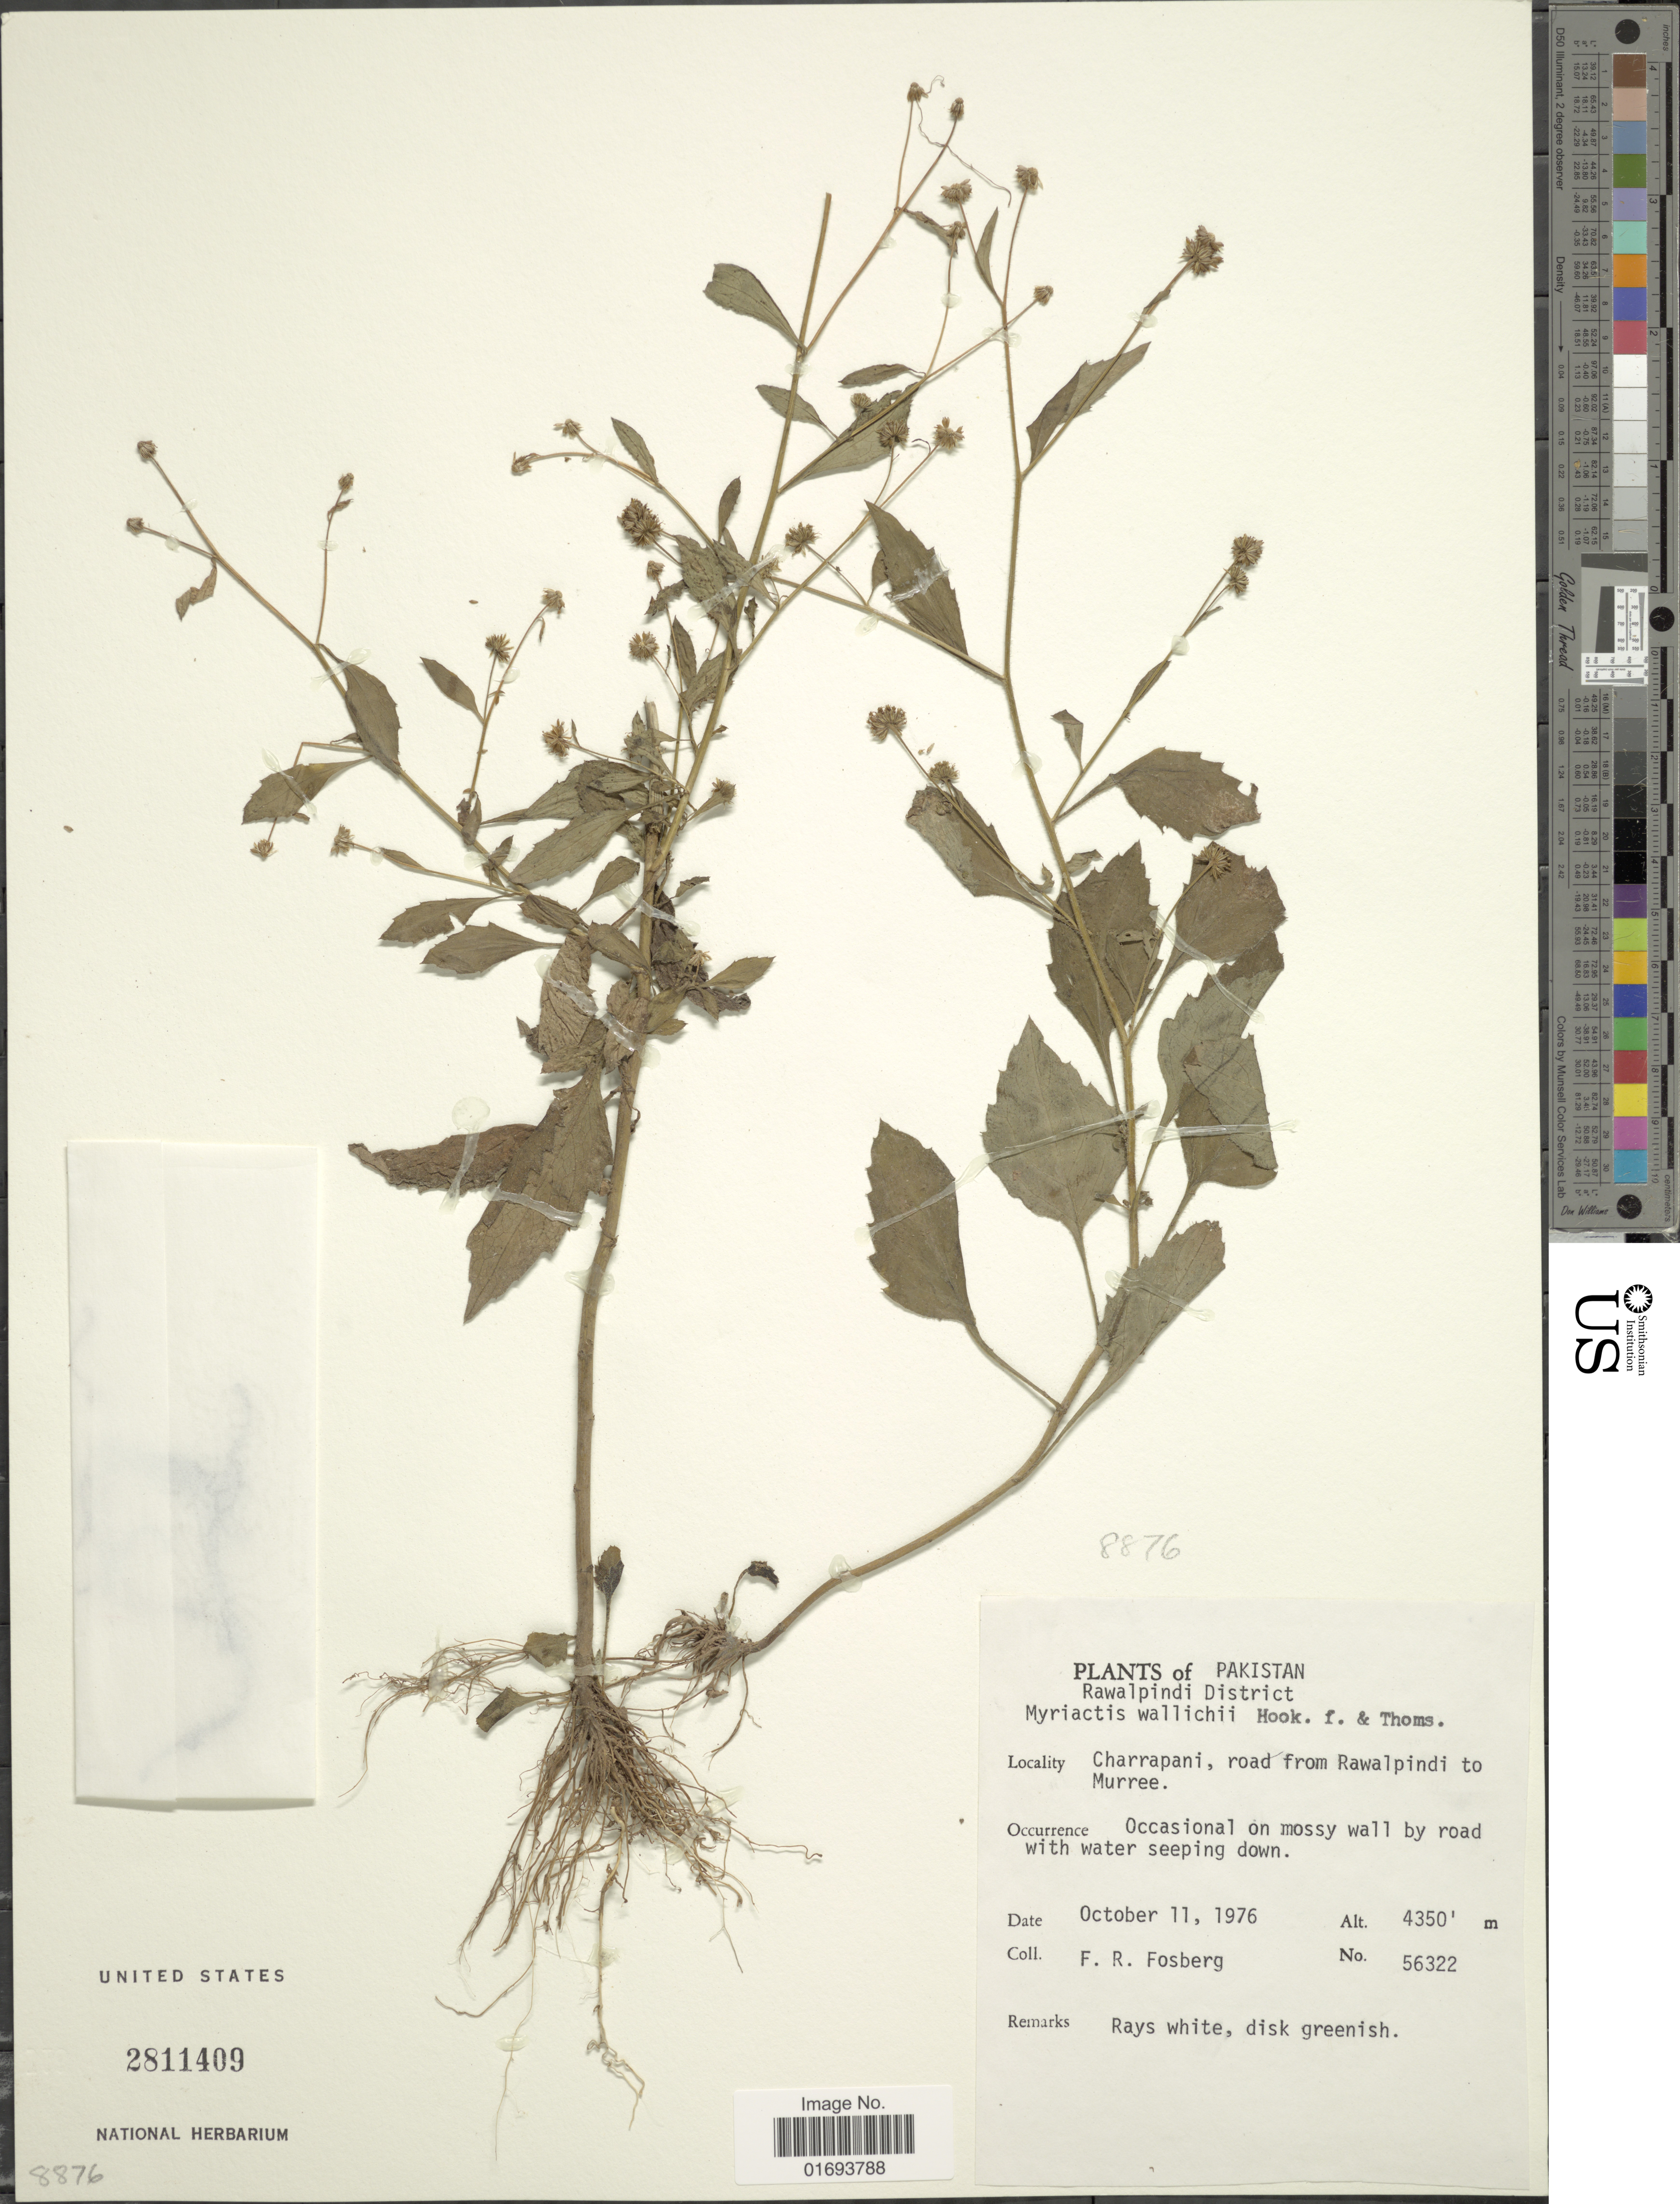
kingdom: Plantae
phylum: Tracheophyta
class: Magnoliopsida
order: Asterales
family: Asteraceae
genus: Myriactis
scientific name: Myriactis wallichii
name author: Less.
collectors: F. R. Fosberg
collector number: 56322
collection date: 1976-10-11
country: Pakistan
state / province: Punjab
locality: Rawalpindi District. Charrapani, road from Rawalpindi to Murree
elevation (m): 1326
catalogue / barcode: US 2811409